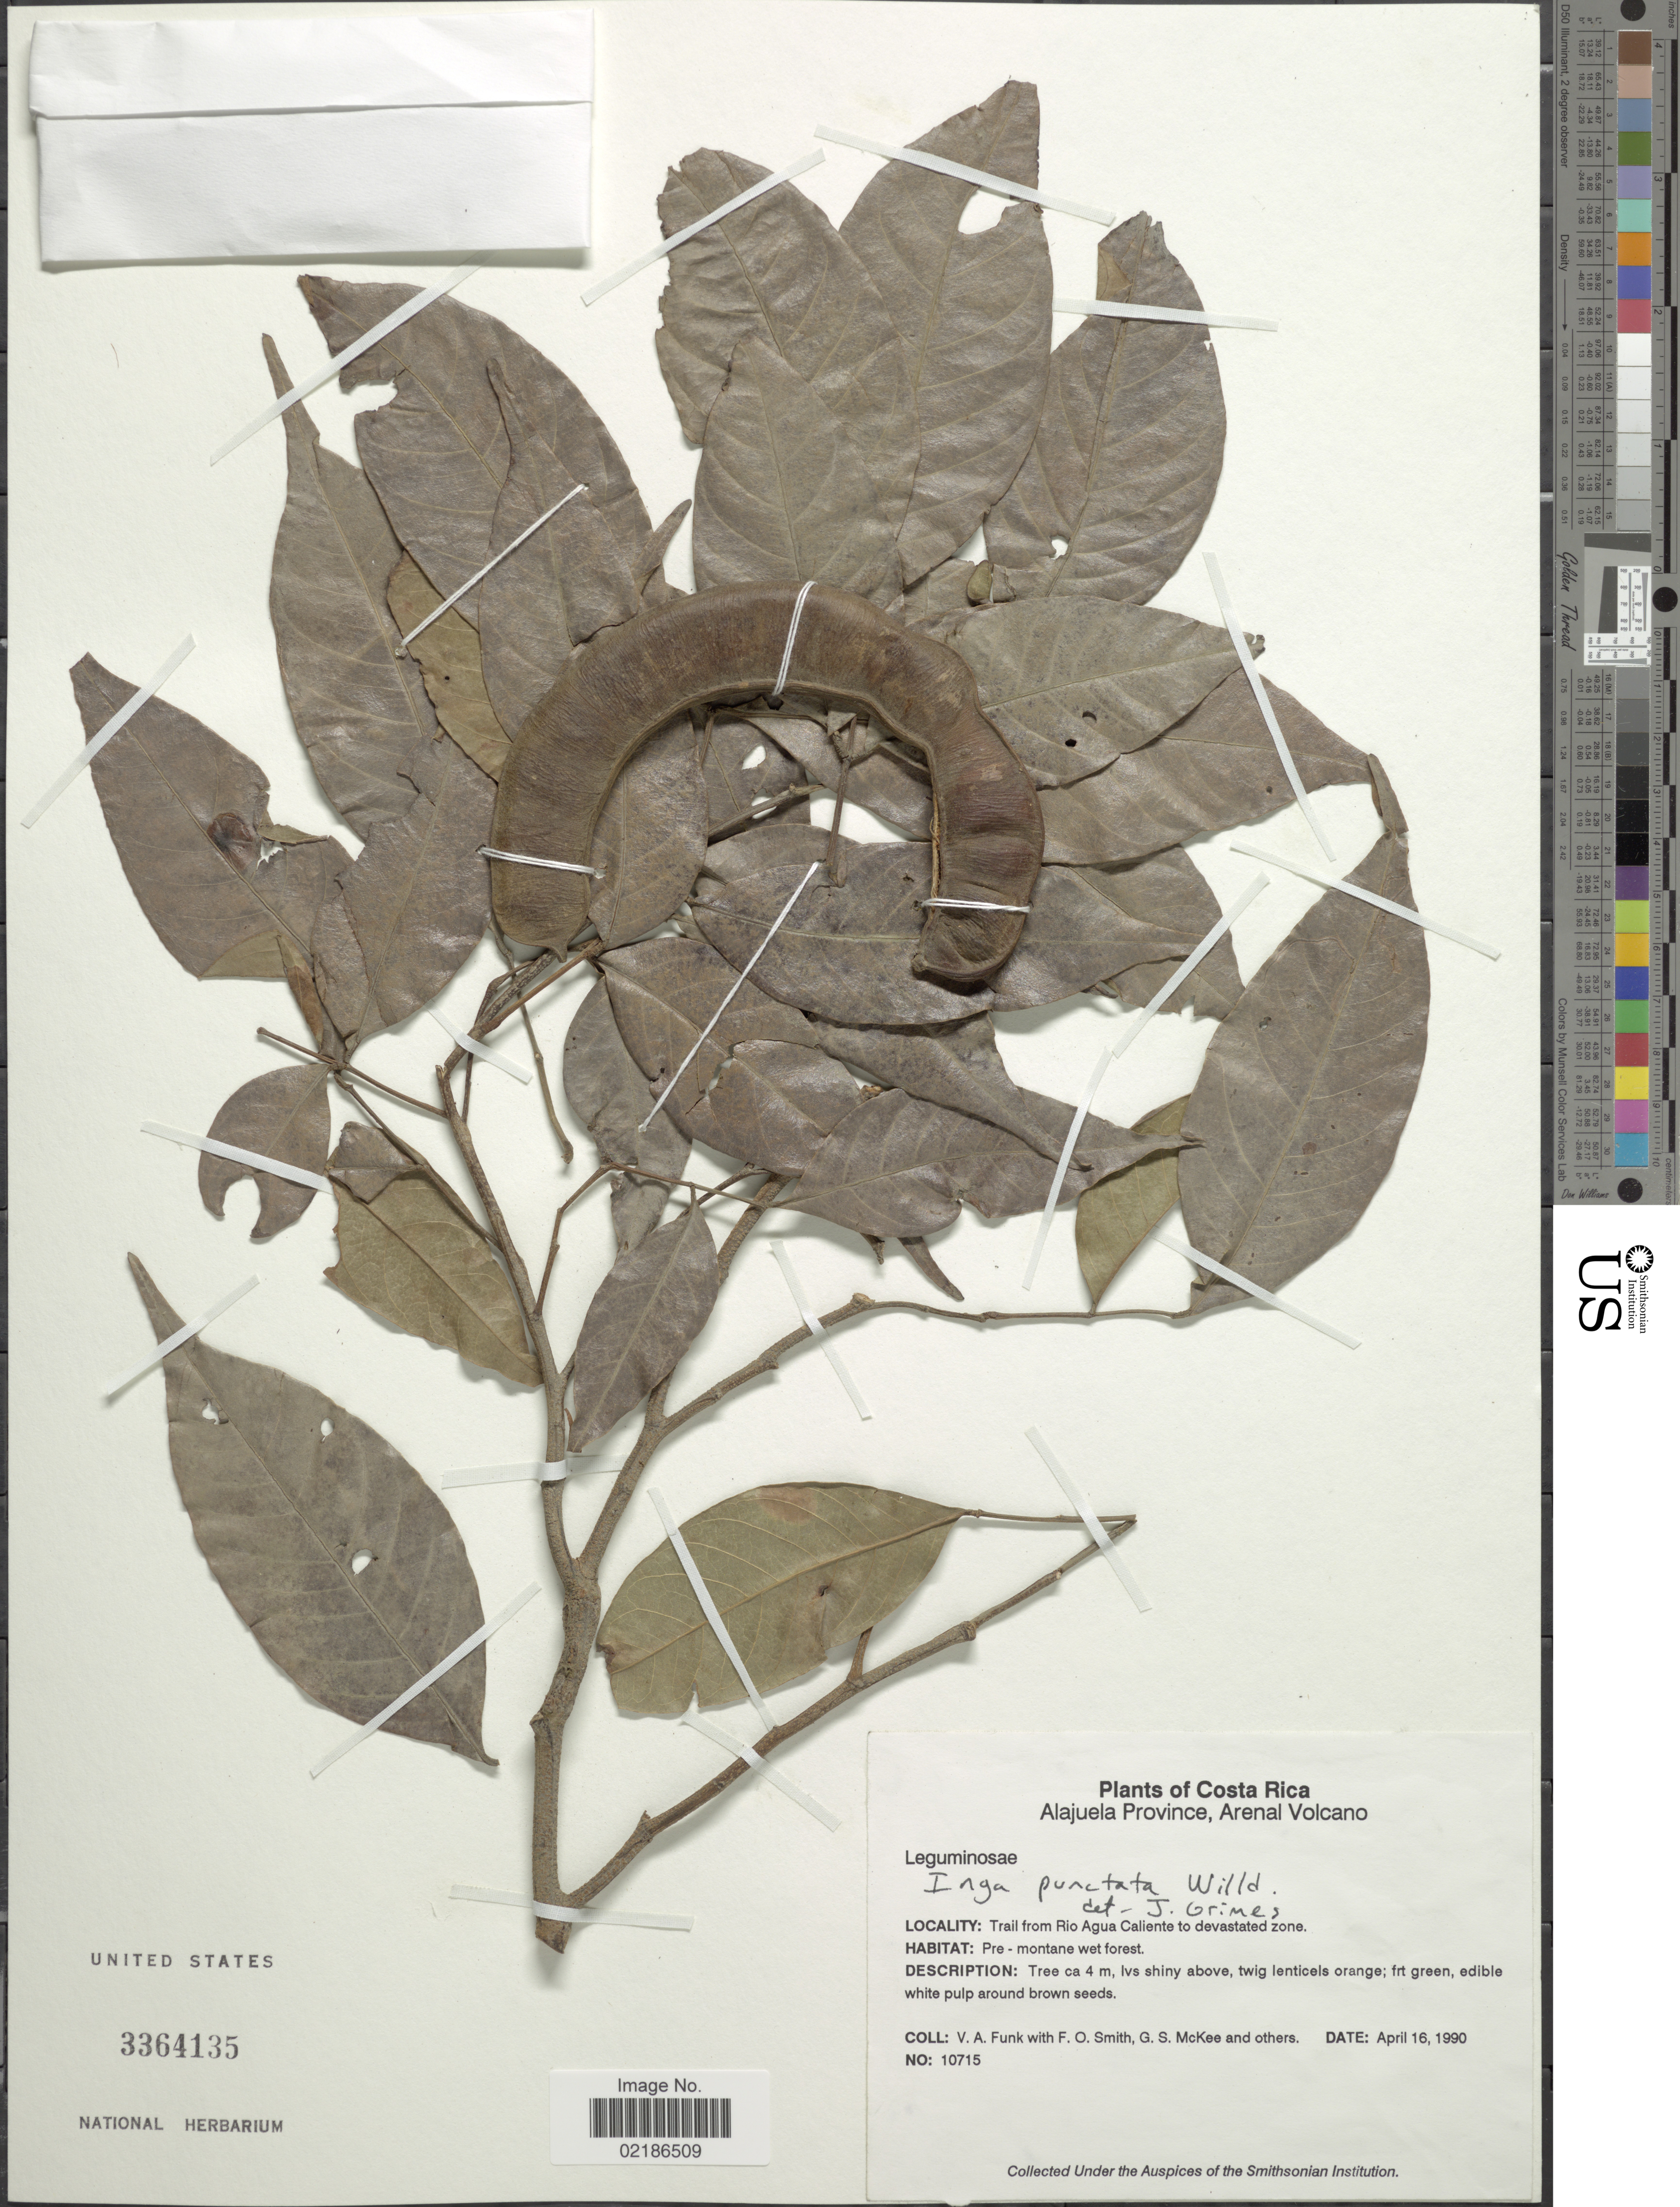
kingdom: Plantae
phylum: Tracheophyta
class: Magnoliopsida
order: Fabales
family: Fabaceae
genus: Inga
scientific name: Inga punctata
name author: Willd.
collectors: V. Funk, F. Smith, G. S. McKee & et al.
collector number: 10715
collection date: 1990-04-16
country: Costa Rica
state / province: Alajuela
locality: Arenal Volcano, trail from Rio Agua Caliente to devastated zone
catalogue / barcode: US 3364135